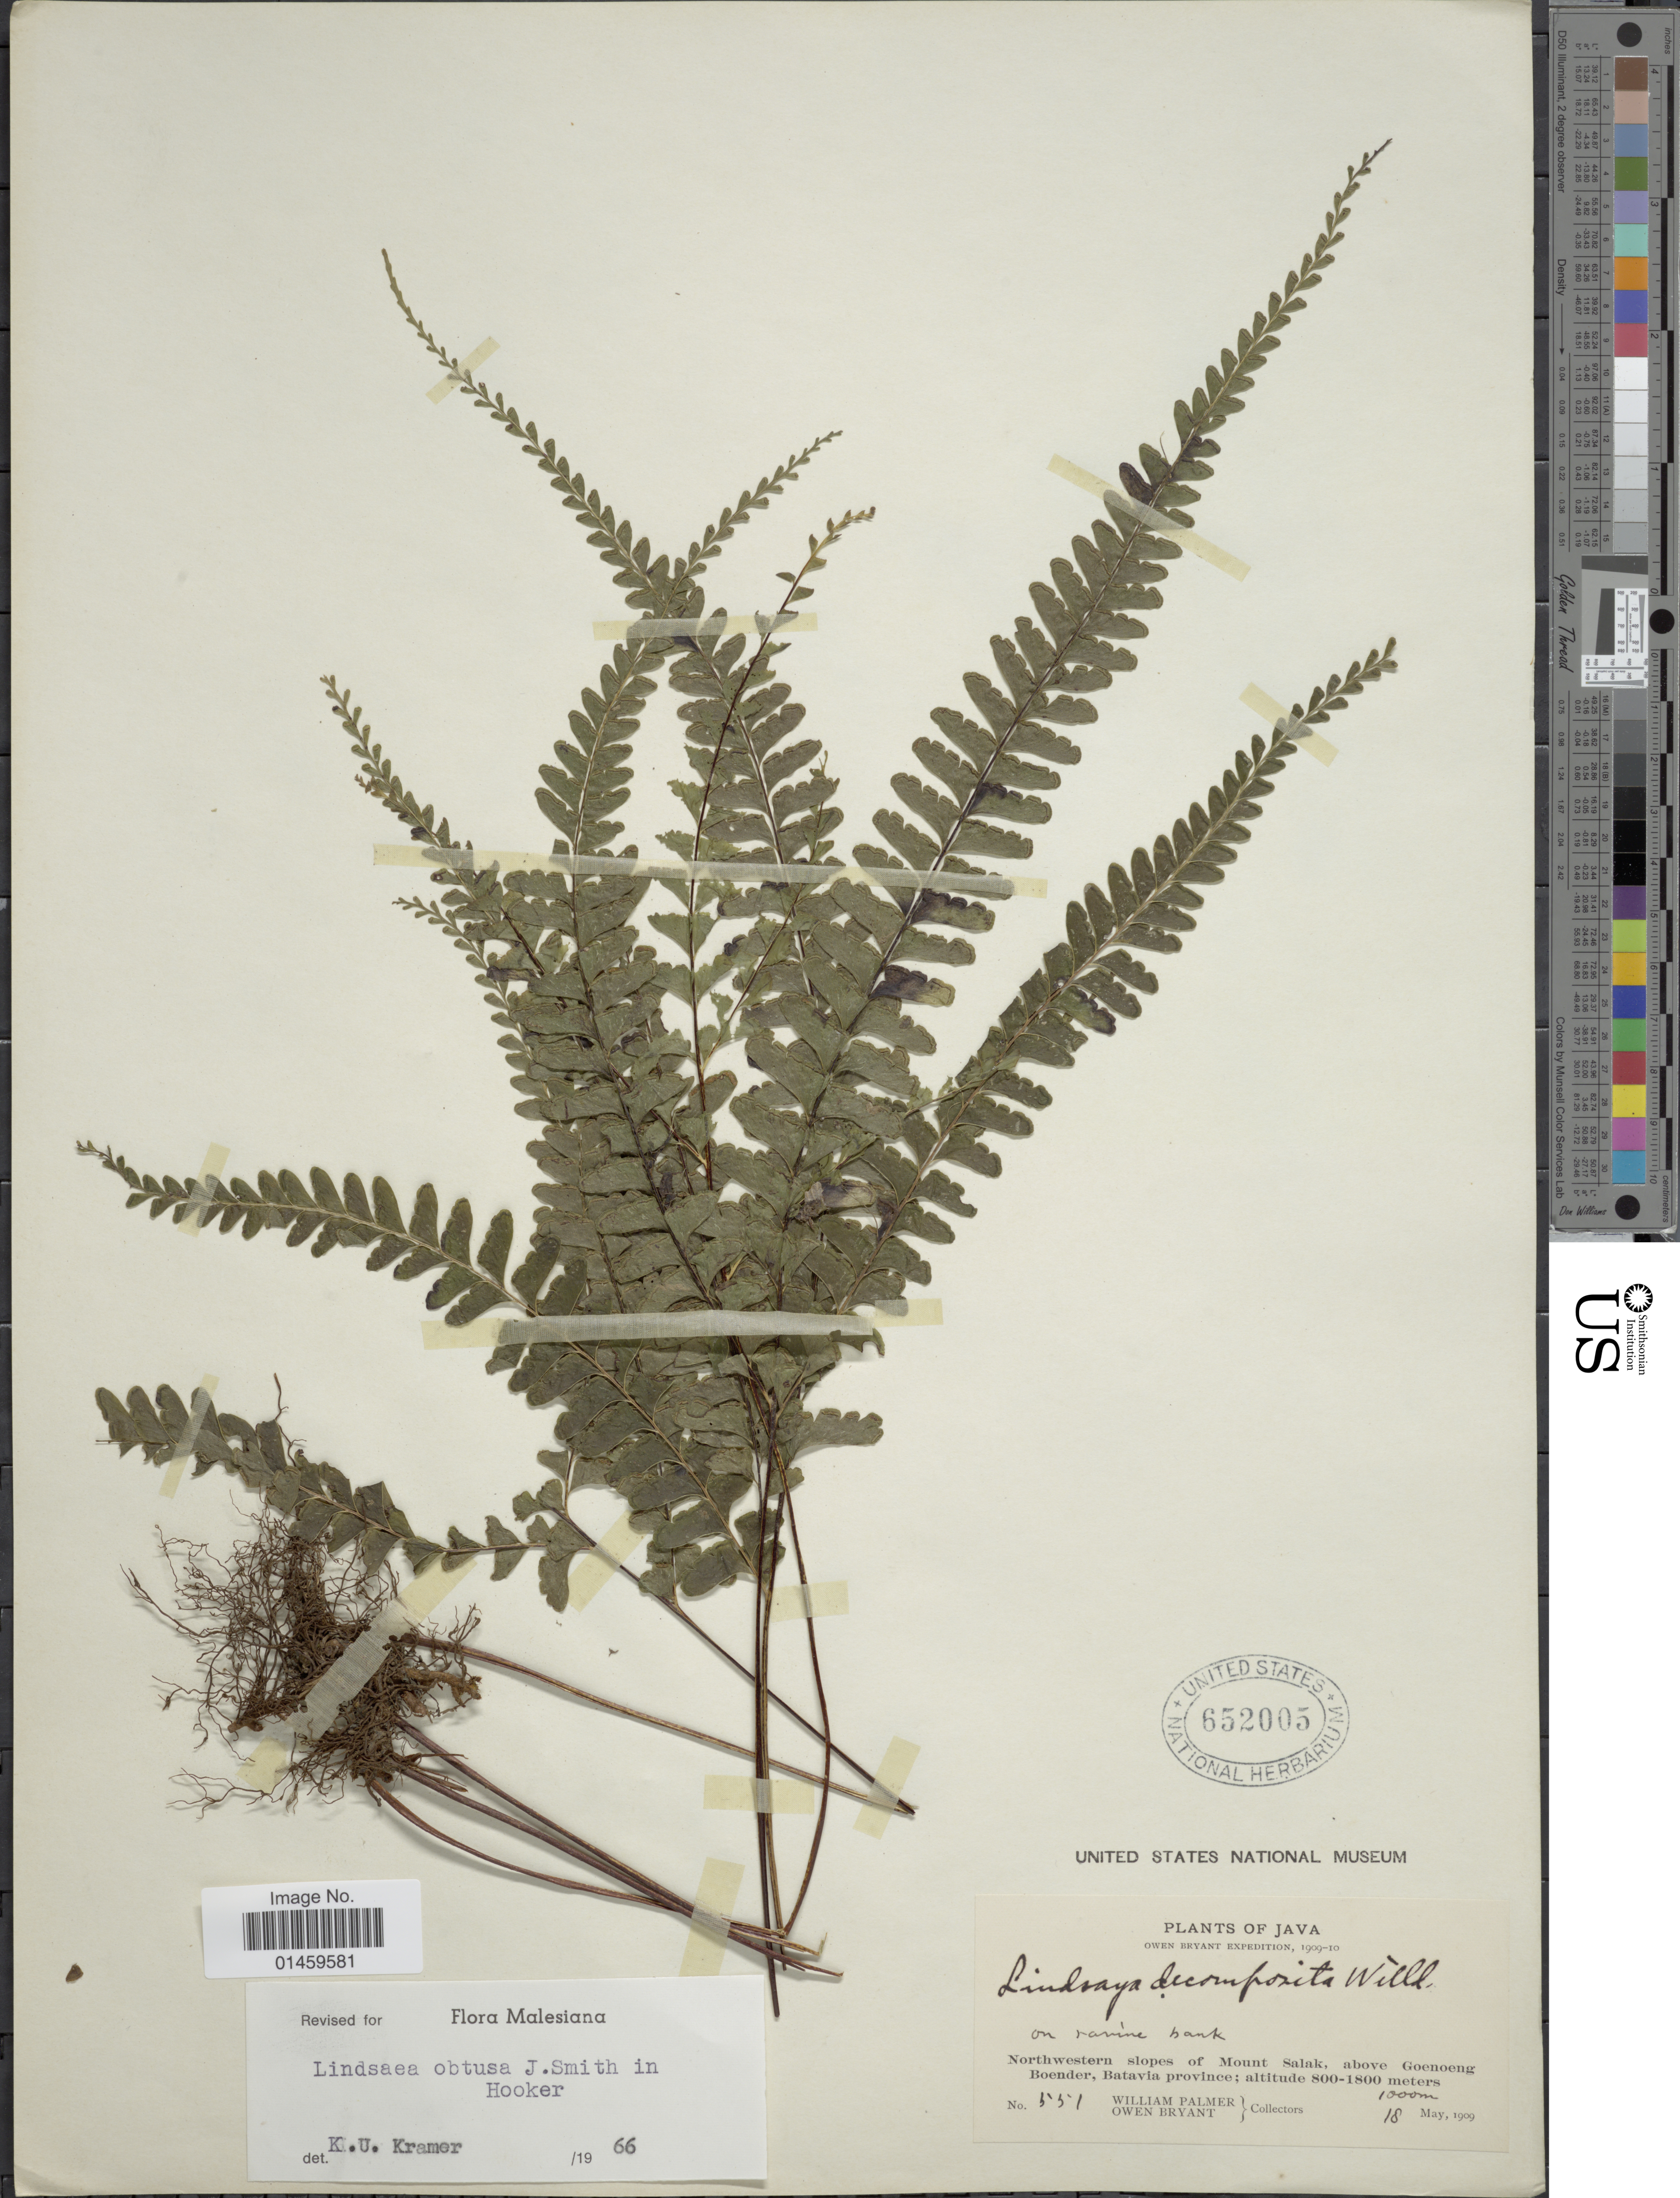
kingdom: Plantae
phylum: Tracheophyta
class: Polypodiopsida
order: Polypodiales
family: Lindsaeaceae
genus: Lindsaea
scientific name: Lindsaea obtusa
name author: J. Sm. ex Hook.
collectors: W. Palmer & O. Bryant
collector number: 551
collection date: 1909-05-18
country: Indonesia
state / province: Java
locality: Northwestern slopes of Mount Salak, above Goenoeng Boender, Batavia province.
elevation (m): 800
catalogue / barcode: US 652005